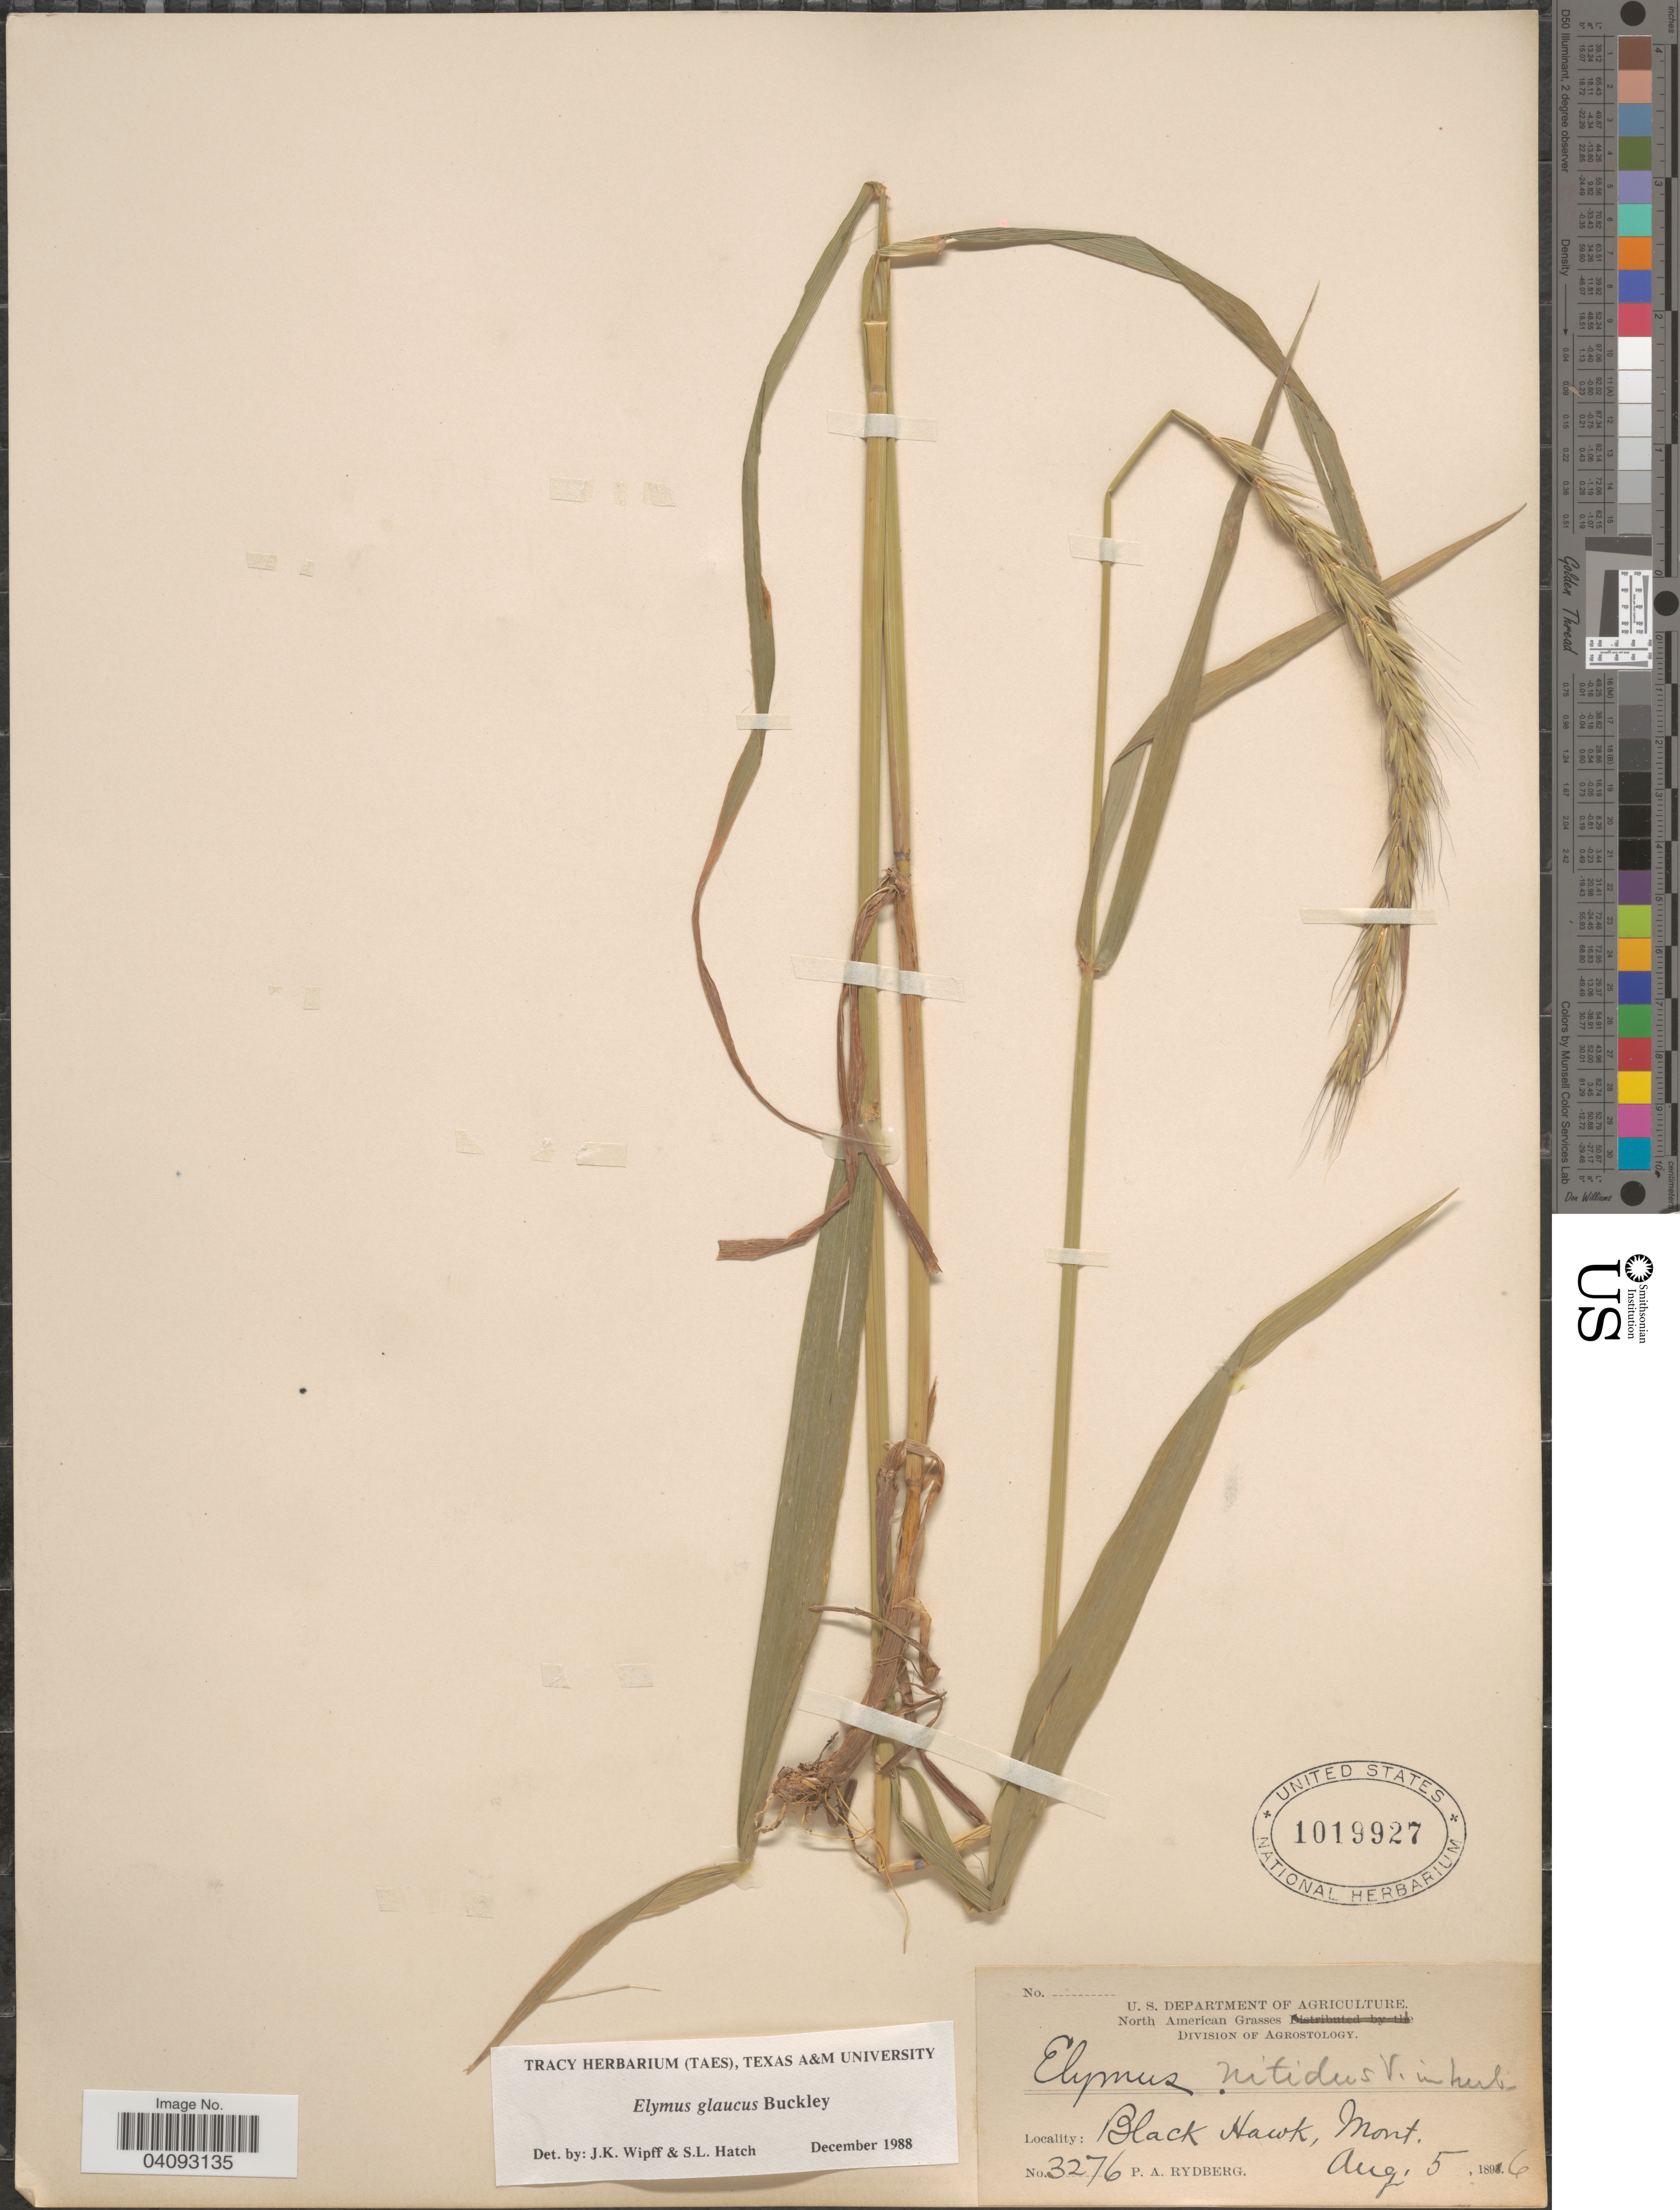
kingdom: Plantae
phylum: Tracheophyta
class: Liliopsida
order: Poales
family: Poaceae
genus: Elymus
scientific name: Elymus glaucus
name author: Buckley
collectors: P. A. Rydberg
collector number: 3276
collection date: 1896-08-05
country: United States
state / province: Montana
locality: Black Hawk.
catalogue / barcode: US 1019927